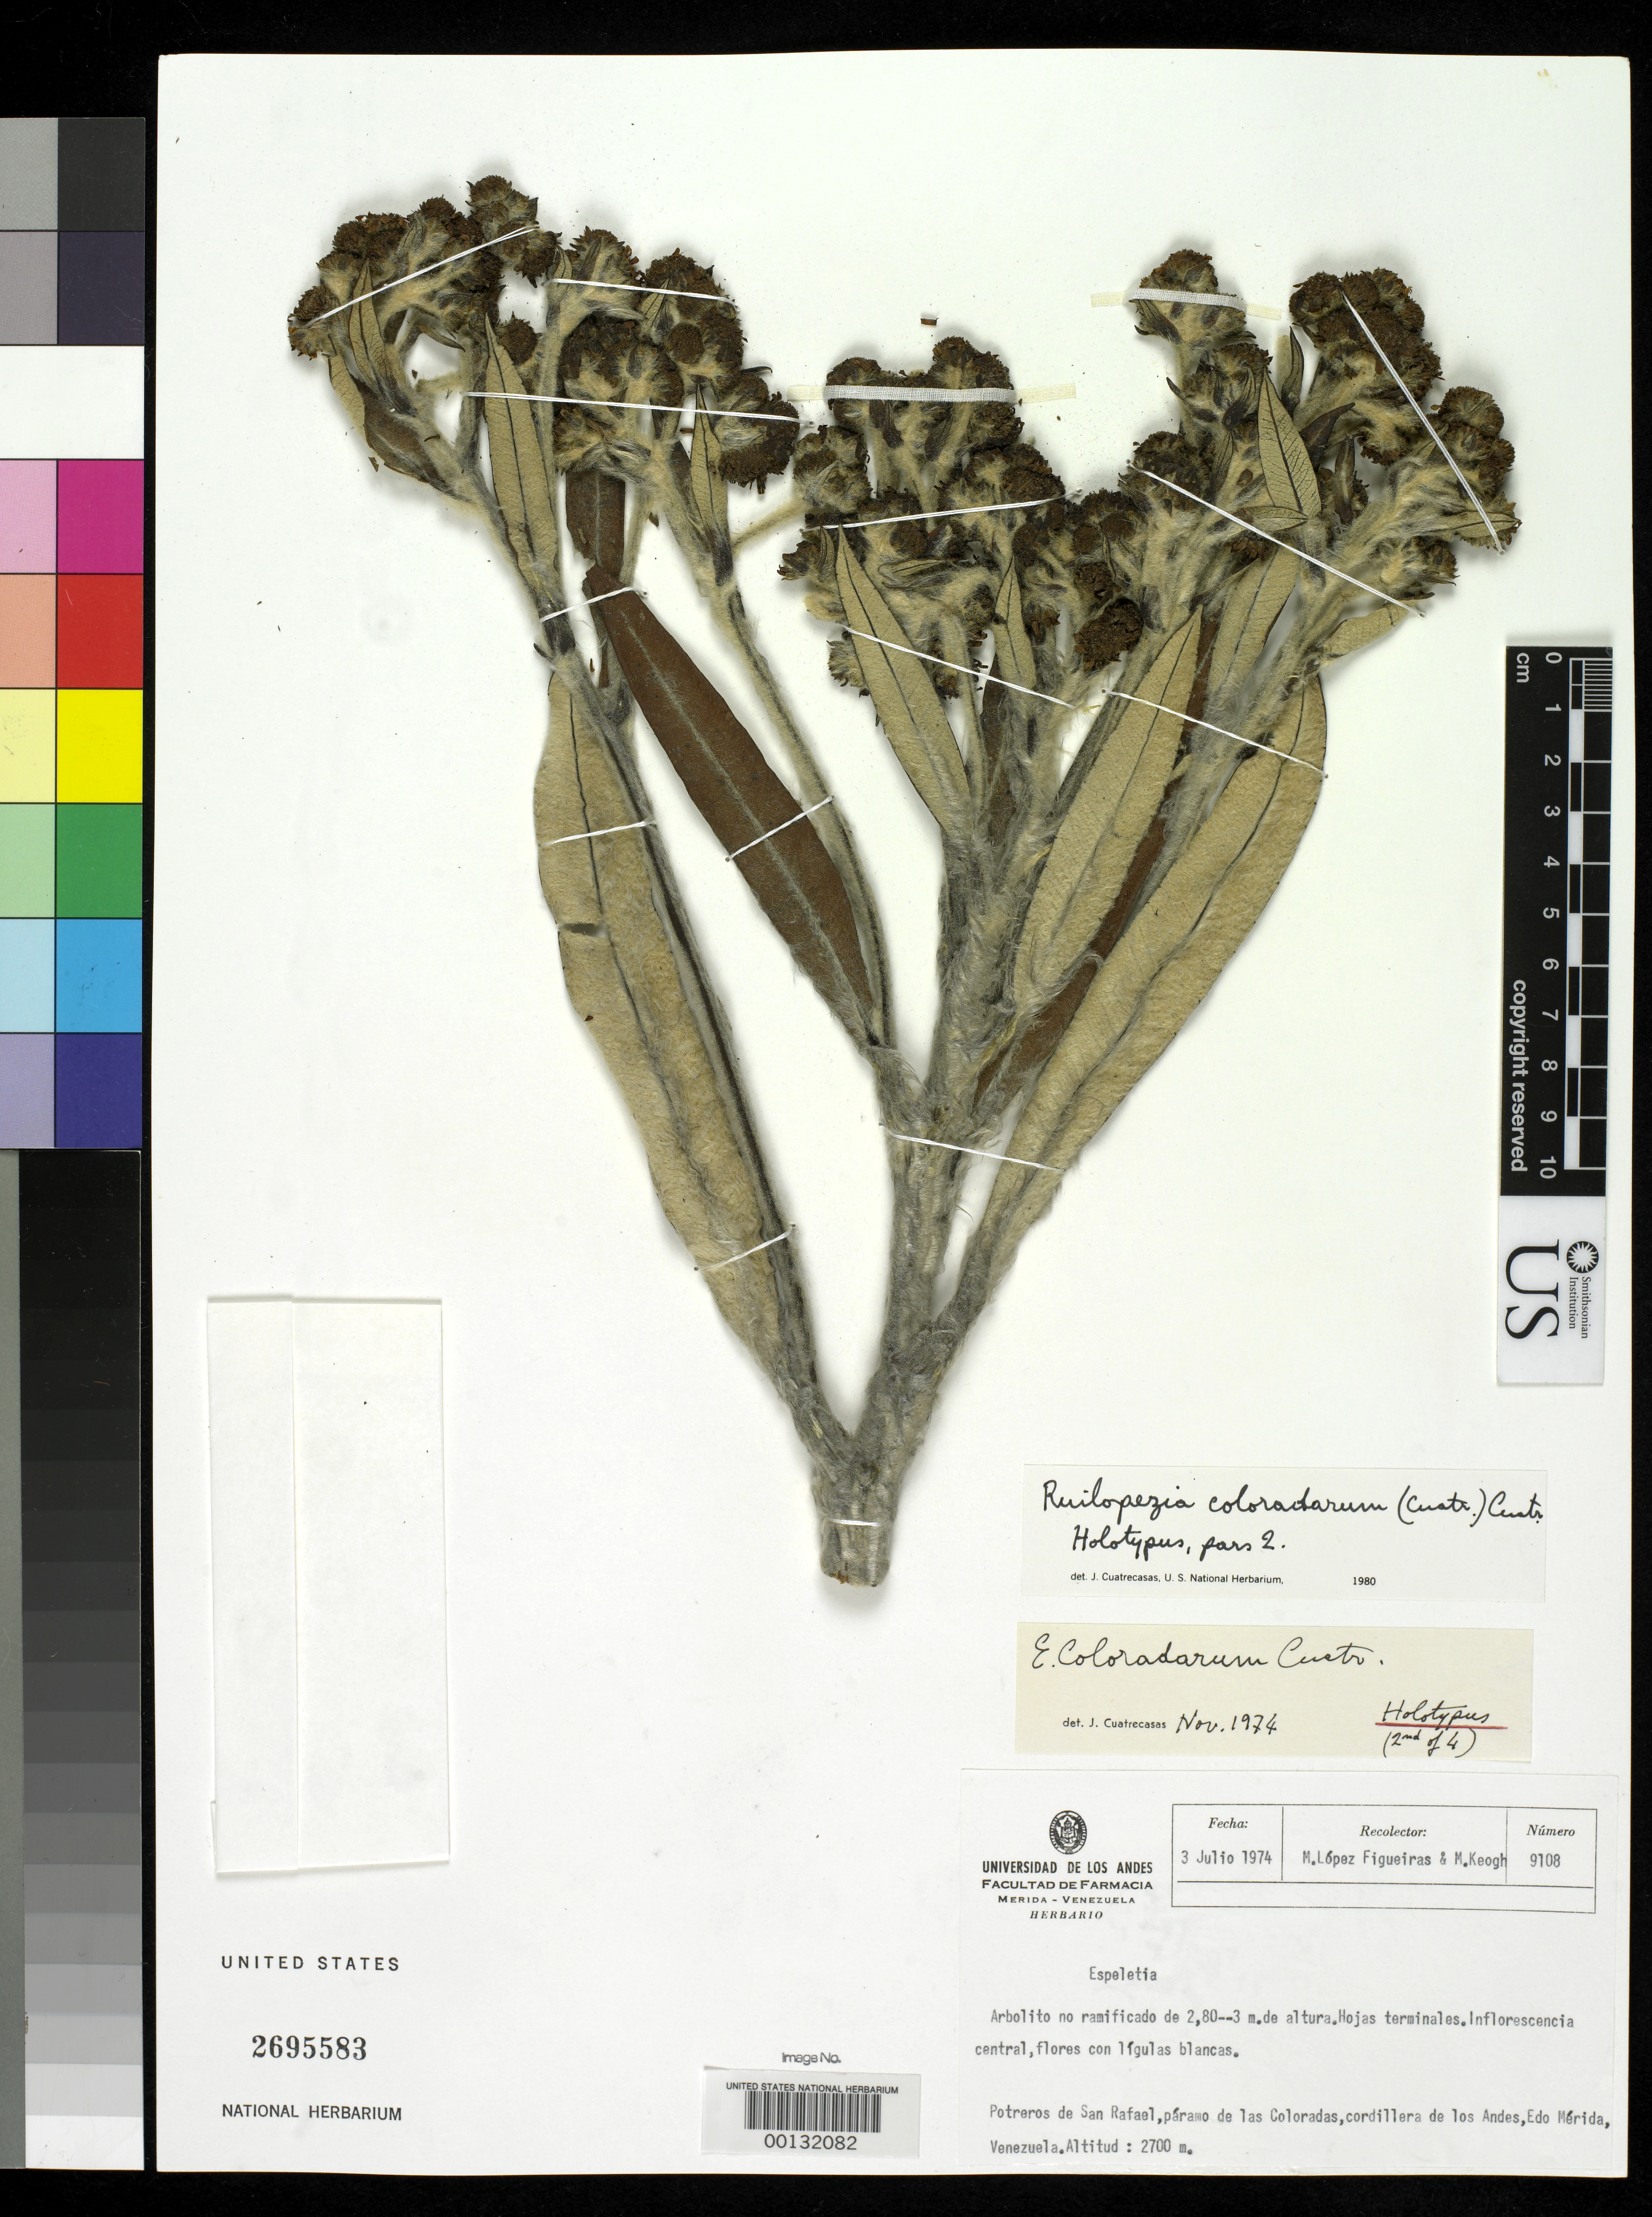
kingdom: Plantae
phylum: Tracheophyta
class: Magnoliopsida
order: Asterales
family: Asteraceae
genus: Espeletia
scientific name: Espeletia coloradarum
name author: Cuatrec.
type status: Holotype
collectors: M. López Figueiras & M. Keogh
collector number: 9108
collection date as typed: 03 Jul 1974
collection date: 1974-07-03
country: Venezuela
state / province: Mérida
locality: Potreros de San Rafael, Páramo de las Coloradas, Cordillera de Los Andes.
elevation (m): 2700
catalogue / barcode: US 2695583